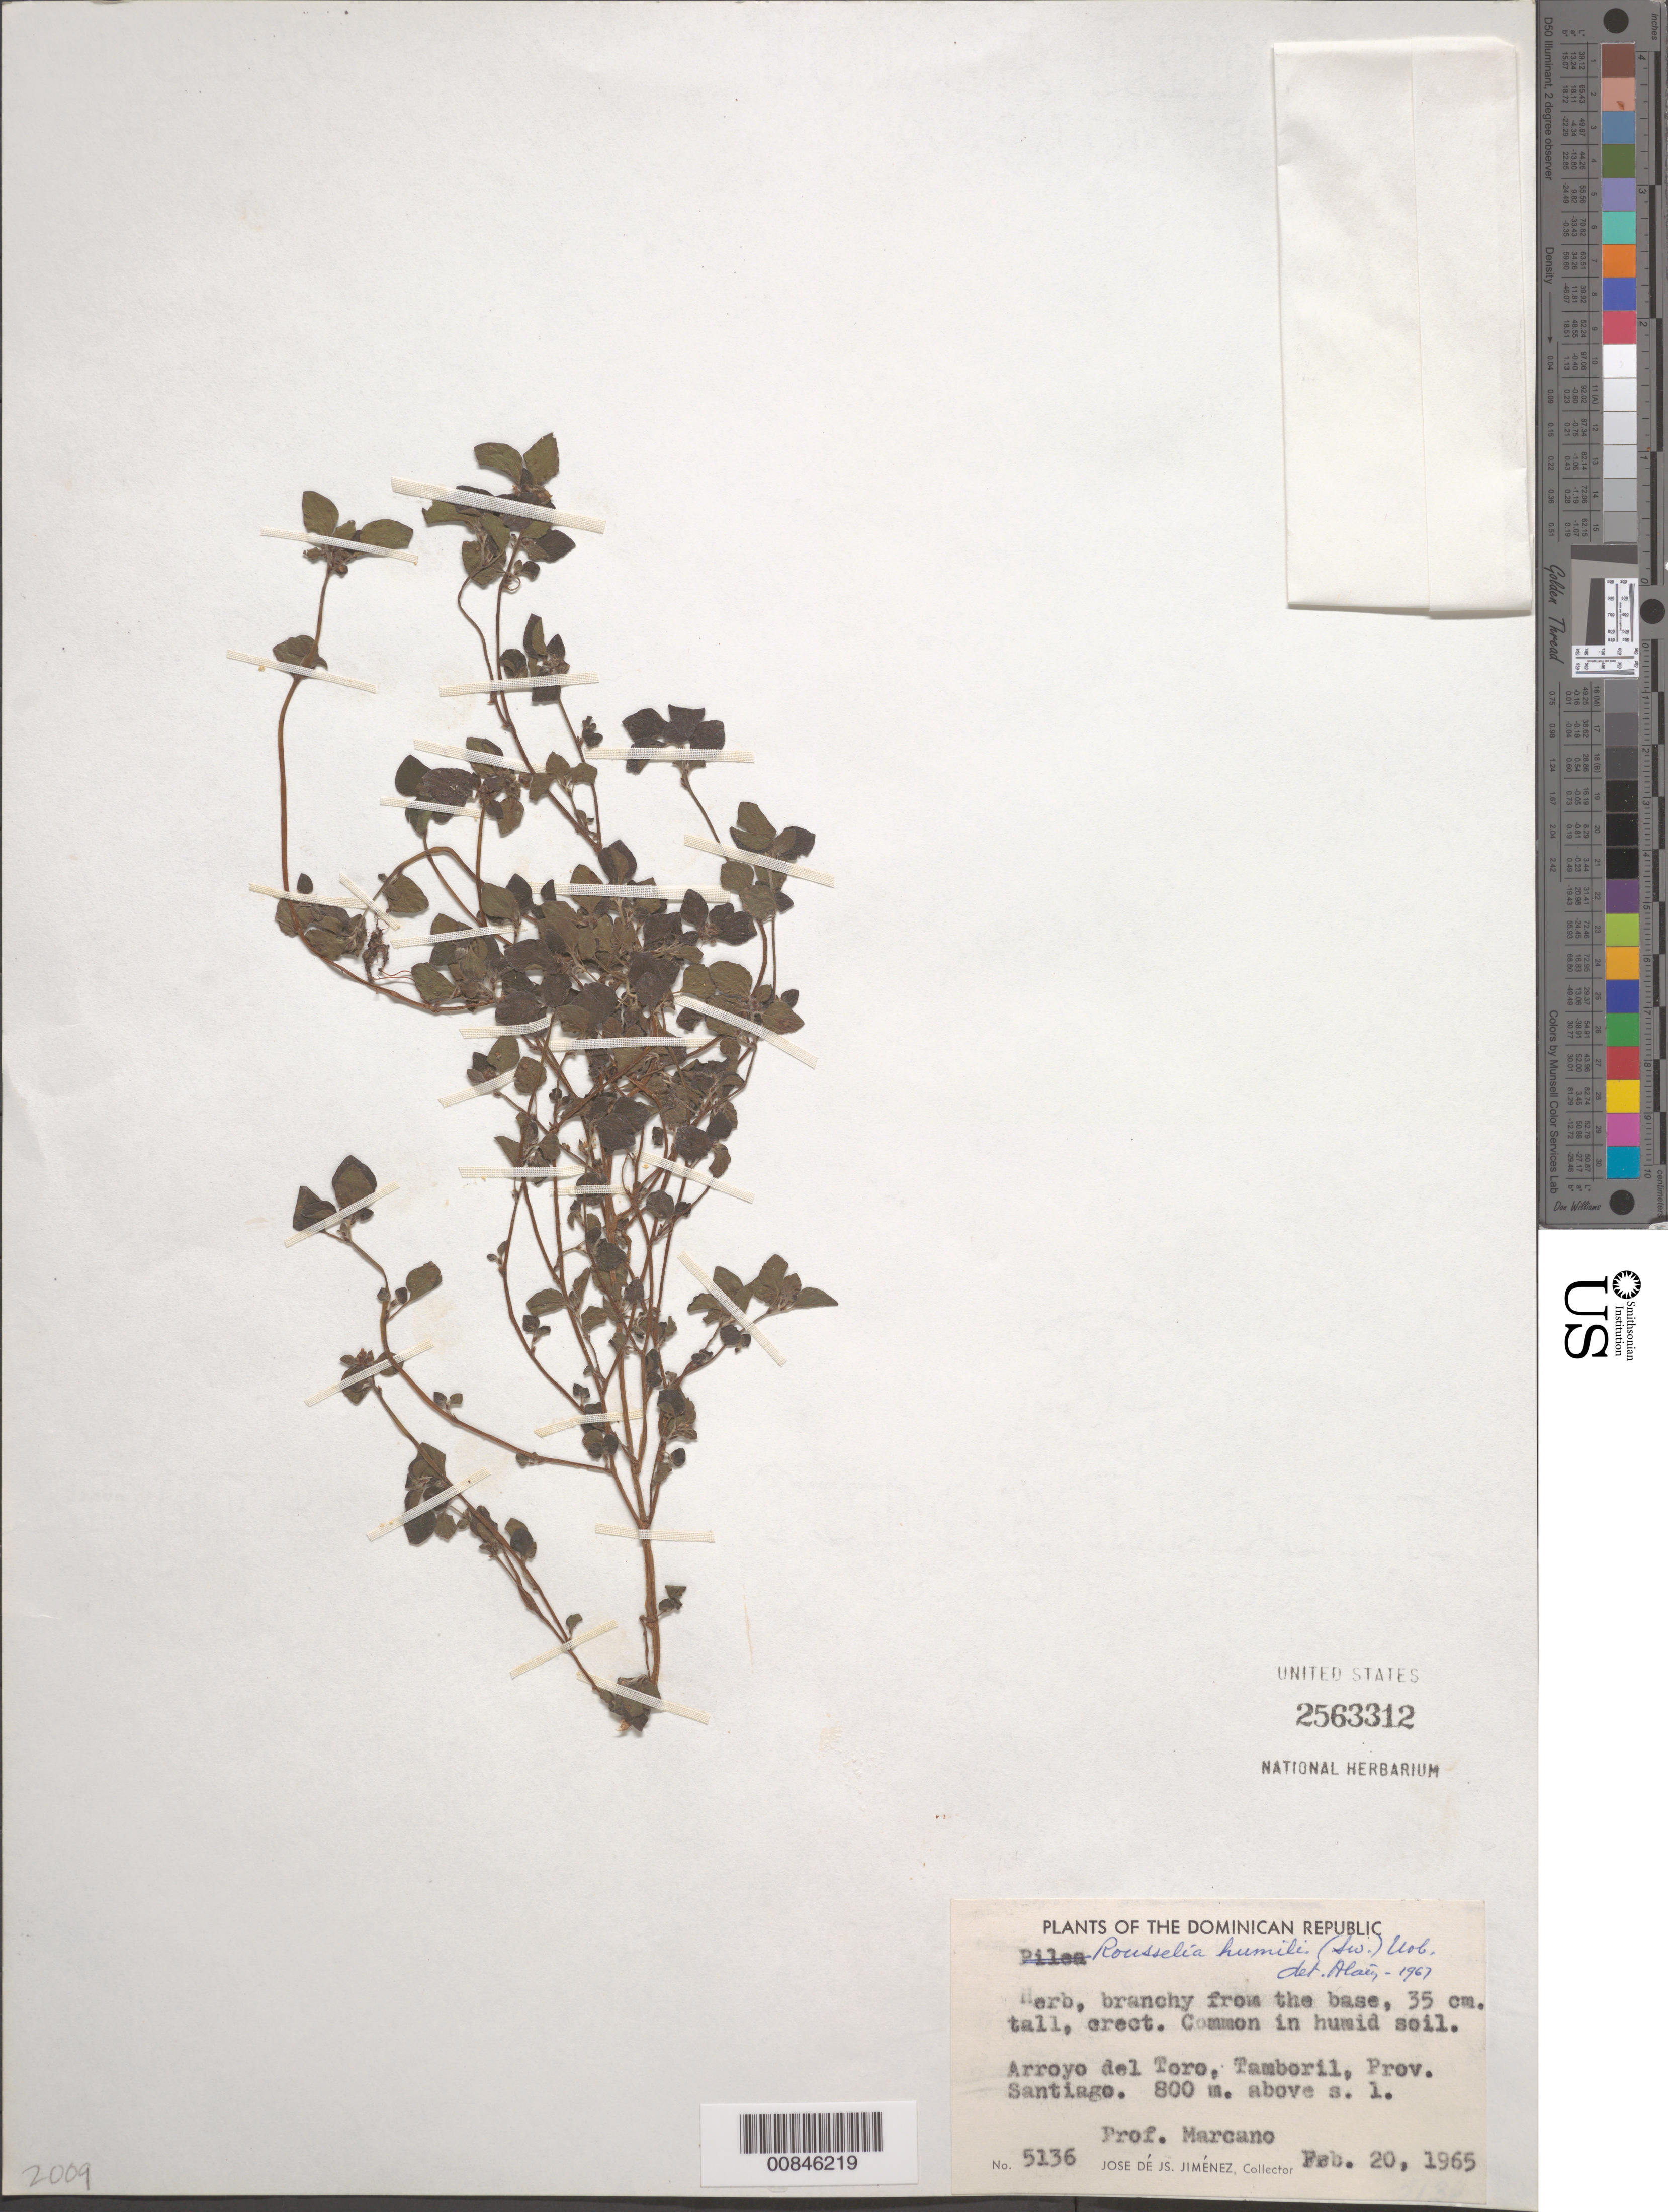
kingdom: Plantae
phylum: Tracheophyta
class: Magnoliopsida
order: Rosales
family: Urticaceae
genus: Rousselia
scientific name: Rousselia humilis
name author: (Sw.) Urb.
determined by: Liogier, Alain H.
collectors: J. J. Jiménez & E. J. Marcano F.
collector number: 5136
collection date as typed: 20 Feb 1965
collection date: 1965-02-20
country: Dominican Republic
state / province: Santiago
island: Hispaniola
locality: Arroyo del Toro, Tamboril.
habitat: Common in humid soil.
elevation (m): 800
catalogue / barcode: US 2563312